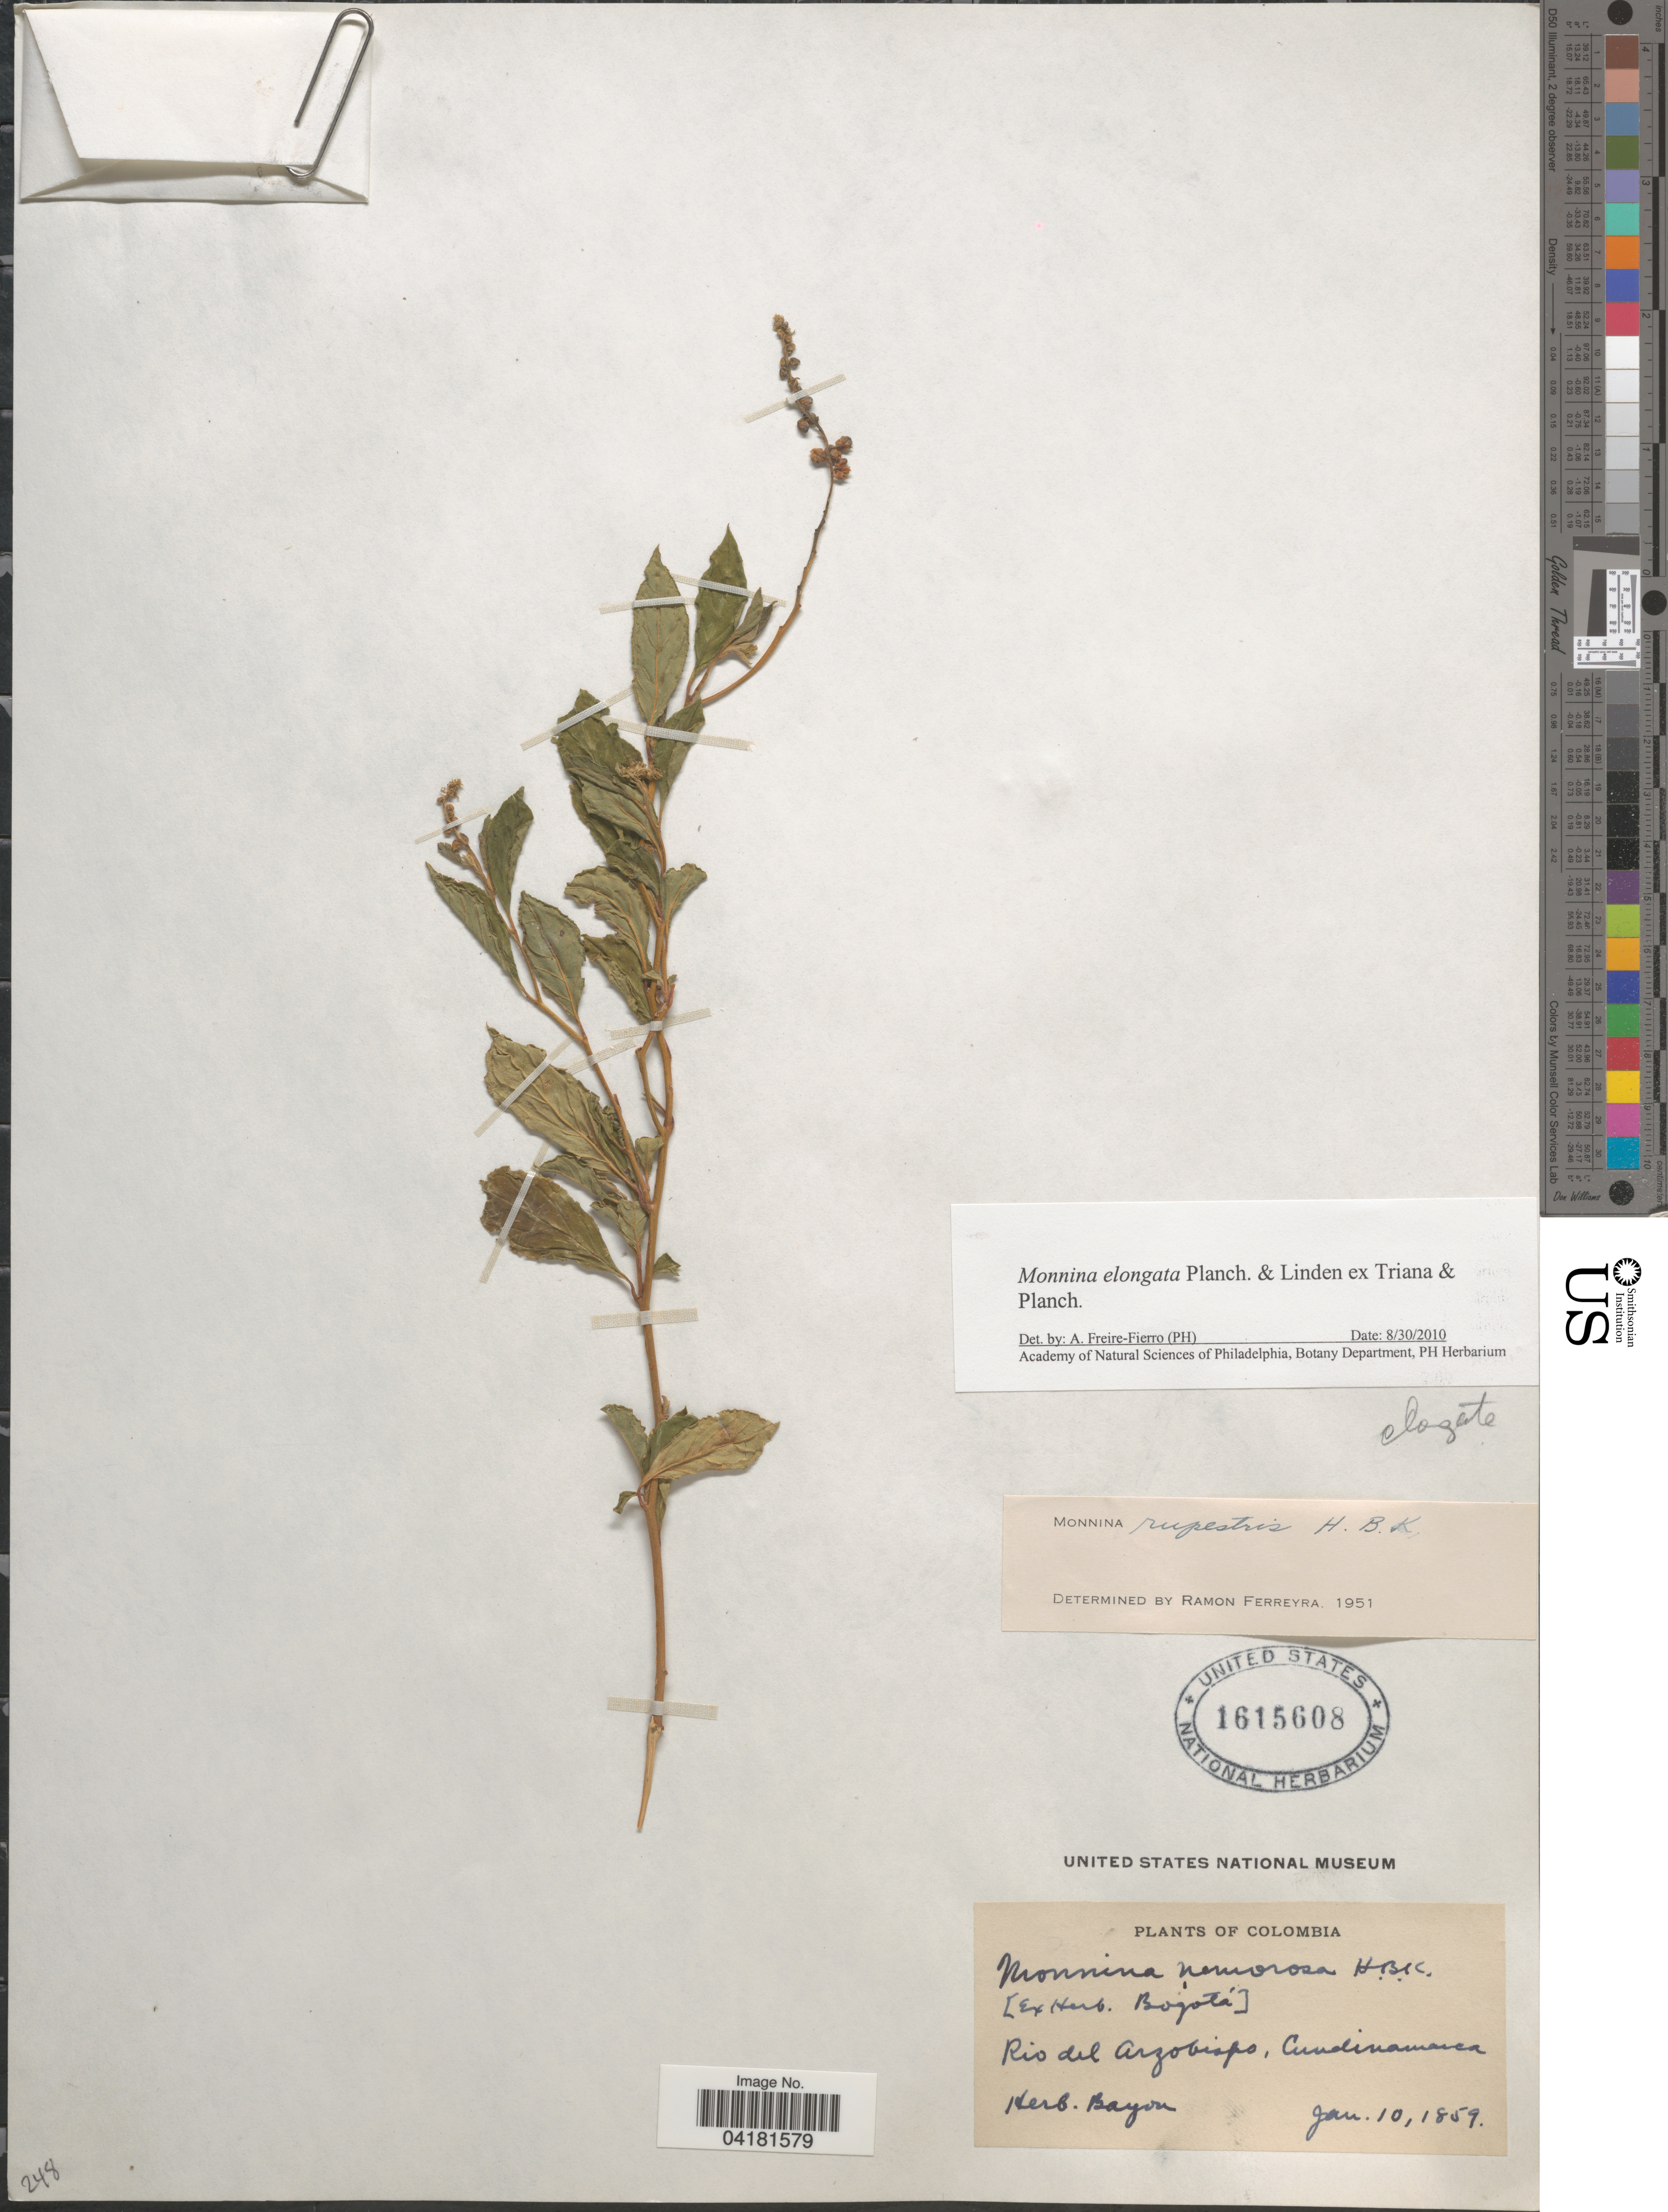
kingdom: Plantae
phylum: Tracheophyta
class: Magnoliopsida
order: Fabales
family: Polygalaceae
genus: Monnina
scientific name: Monnina elongata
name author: Planch. & Linden ex Triana & Planch.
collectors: E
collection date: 1859-01-10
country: Colombia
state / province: Cundinamarca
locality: Rio del Arzobispo.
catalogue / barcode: US 1615608